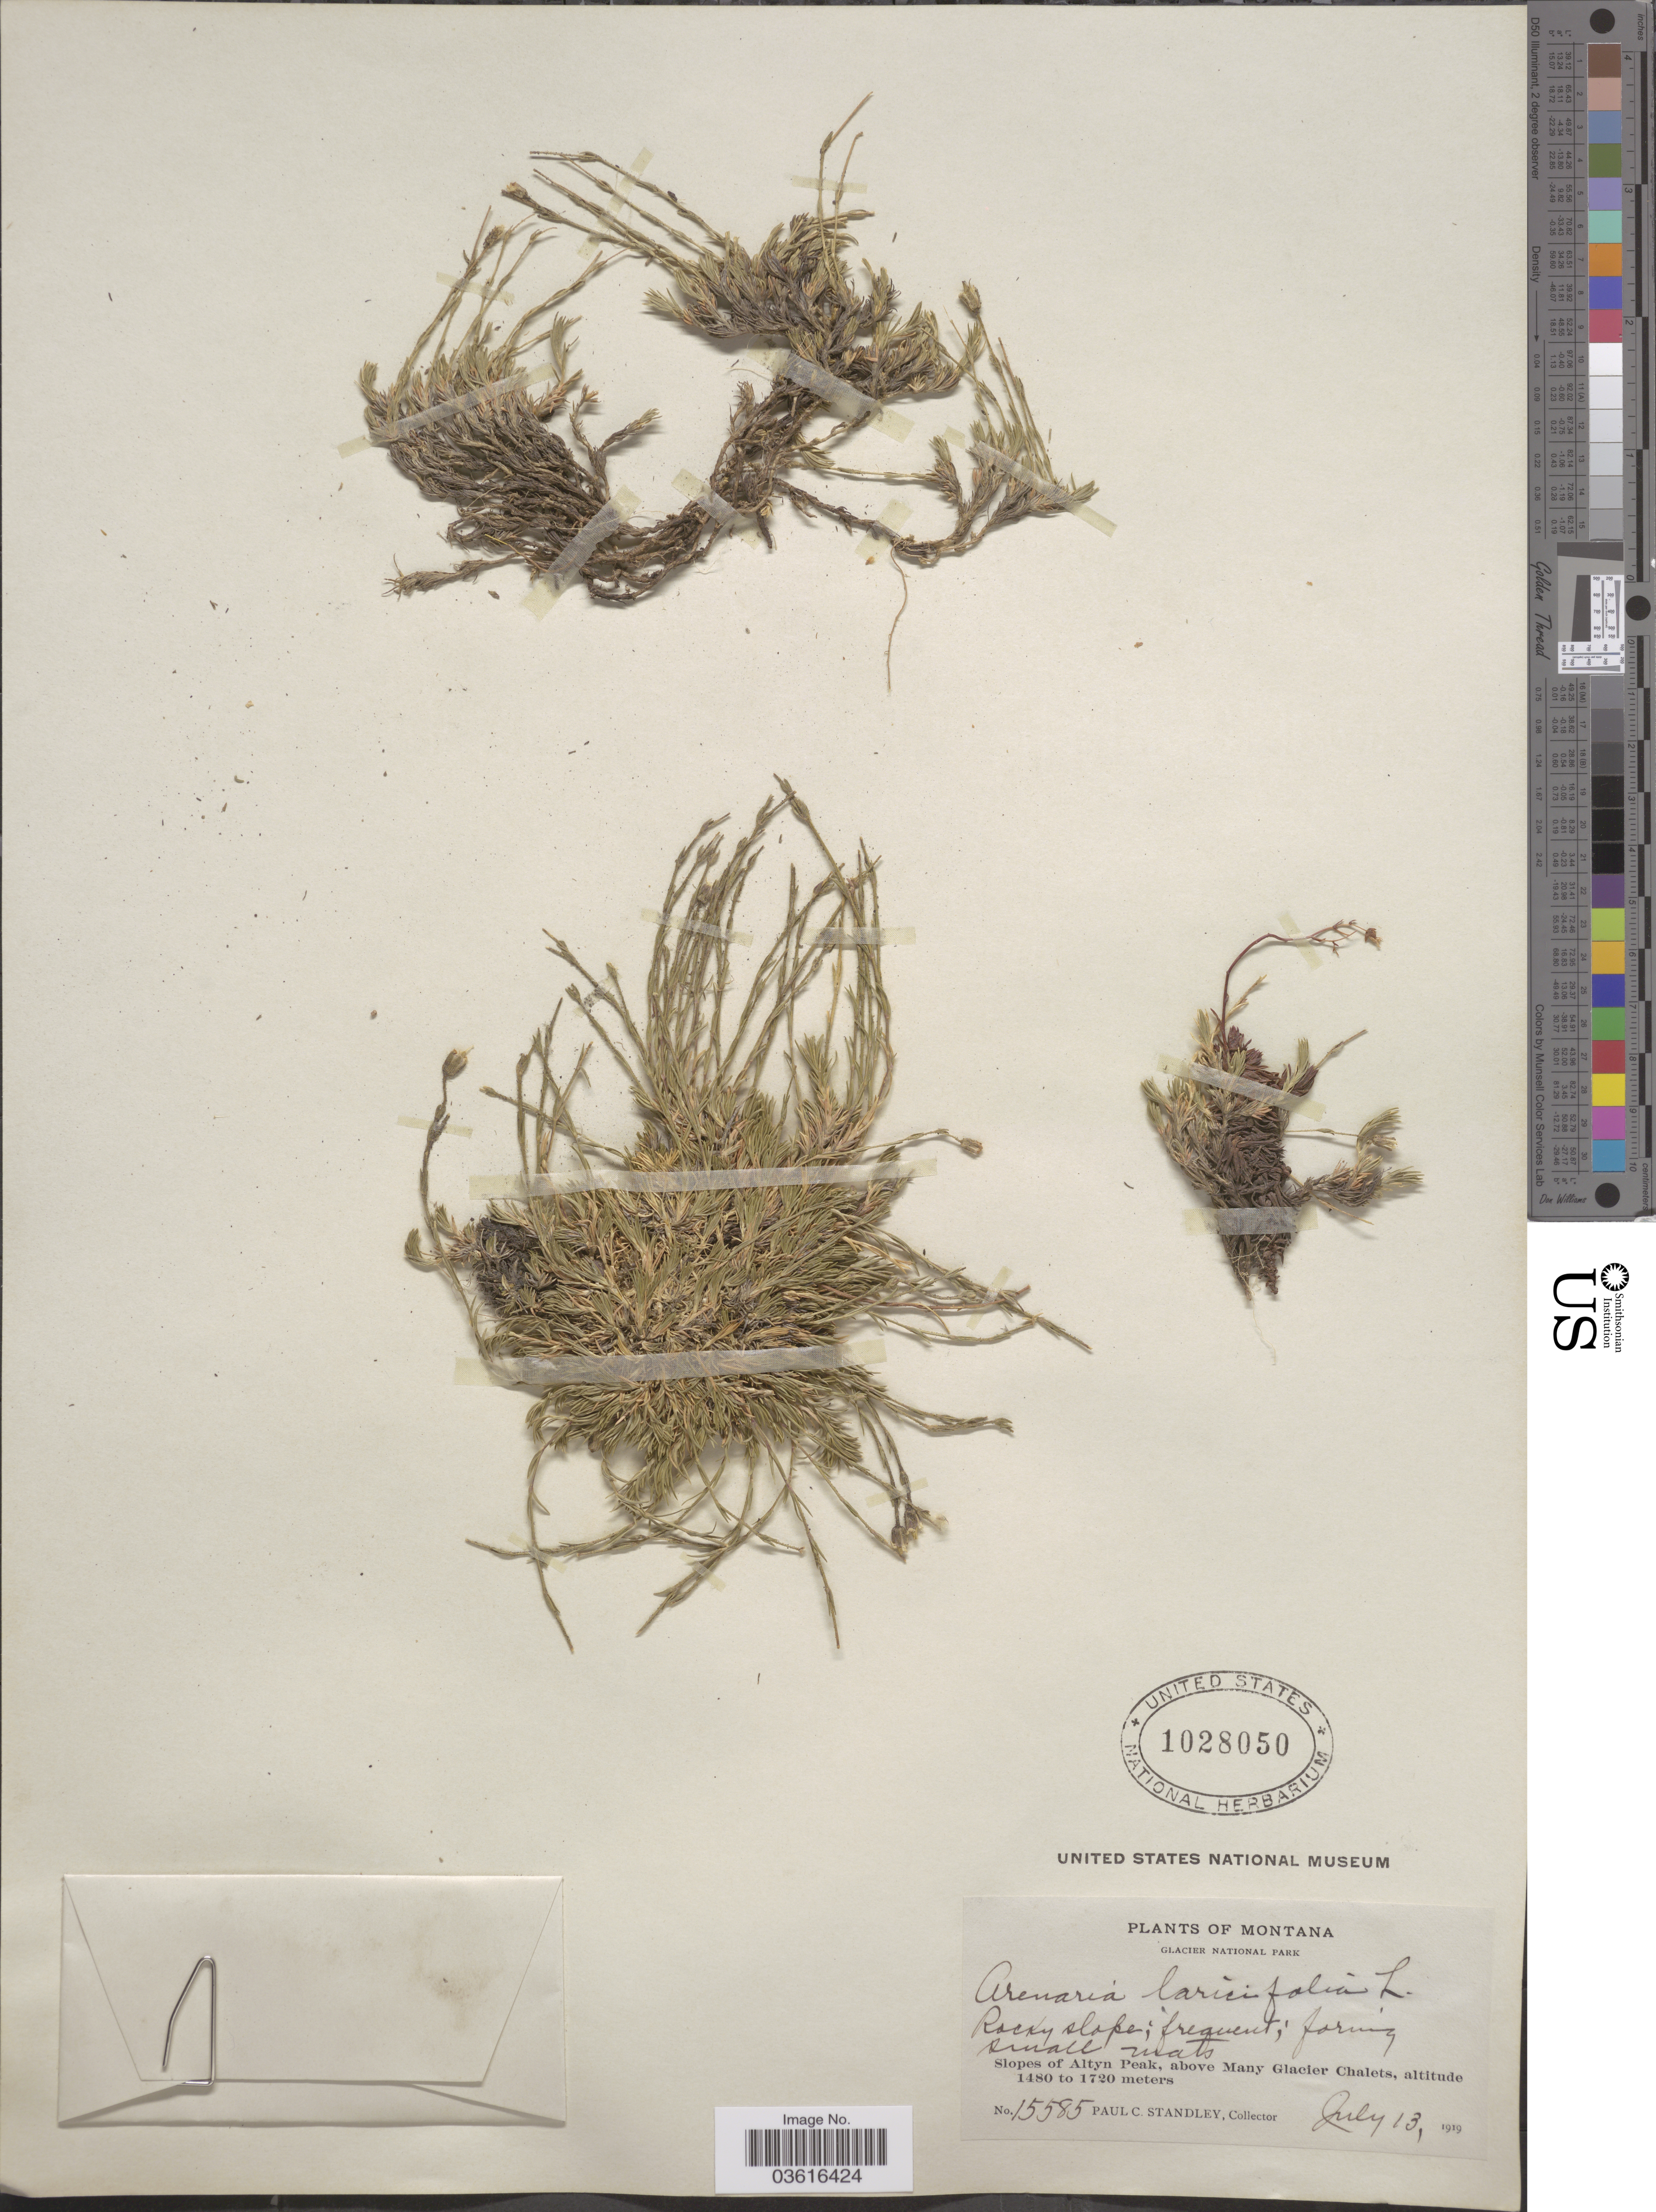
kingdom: Plantae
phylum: Tracheophyta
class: Magnoliopsida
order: Caryophyllales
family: Caryophyllaceae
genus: Cherleria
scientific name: Cherleria obtusiloba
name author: (Rydb.) A.J. Moore & Dillenb.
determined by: Strong, M. T., (US), Smithsonian Institution - National Museum of Natural History (UNITED STATES)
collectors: P. C. Standley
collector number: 15585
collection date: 1919-07-13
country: United States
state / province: Montana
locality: Glacier National Park. Slopes of Altyn Peak, above Many Glacier Chalets.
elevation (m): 1480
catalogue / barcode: US 1028050